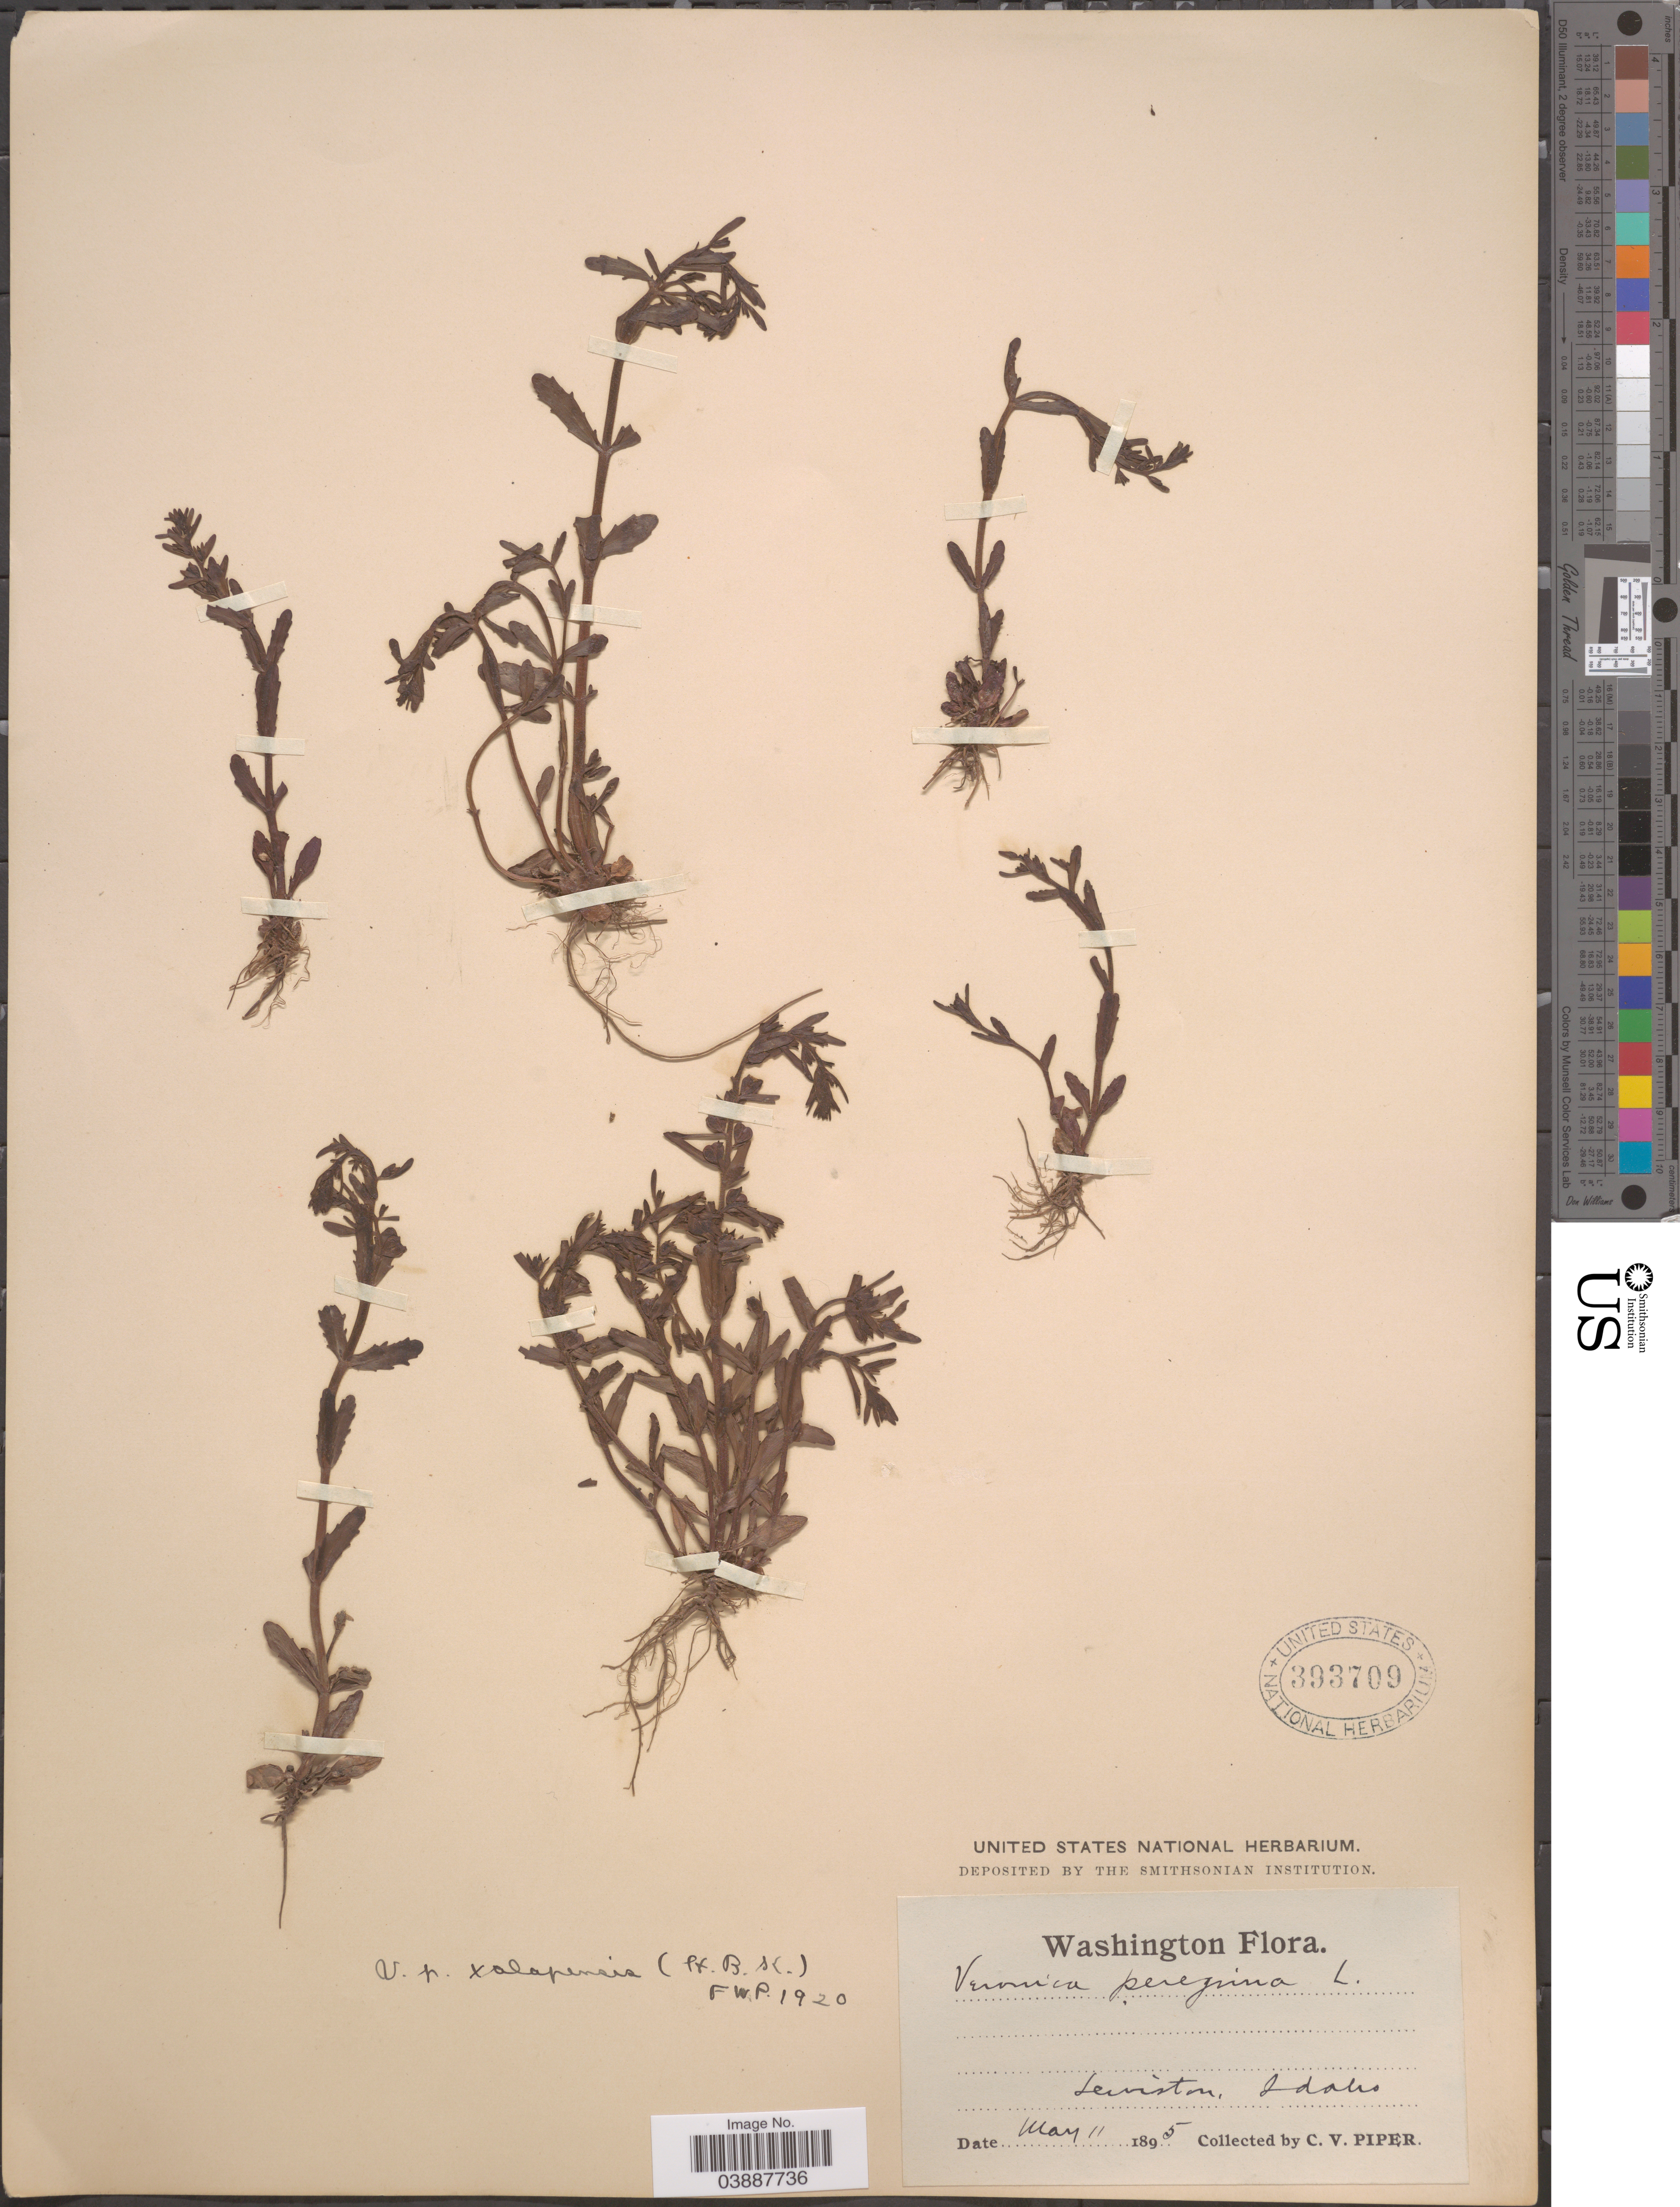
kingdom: Plantae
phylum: Tracheophyta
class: Magnoliopsida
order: Lamiales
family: Plantaginaceae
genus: Veronica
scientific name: Veronica peregrina var. xalapensis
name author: Kunth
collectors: C. V. Piper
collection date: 1895-05-11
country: United States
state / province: Washington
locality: Lewsiton.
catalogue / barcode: US 393709